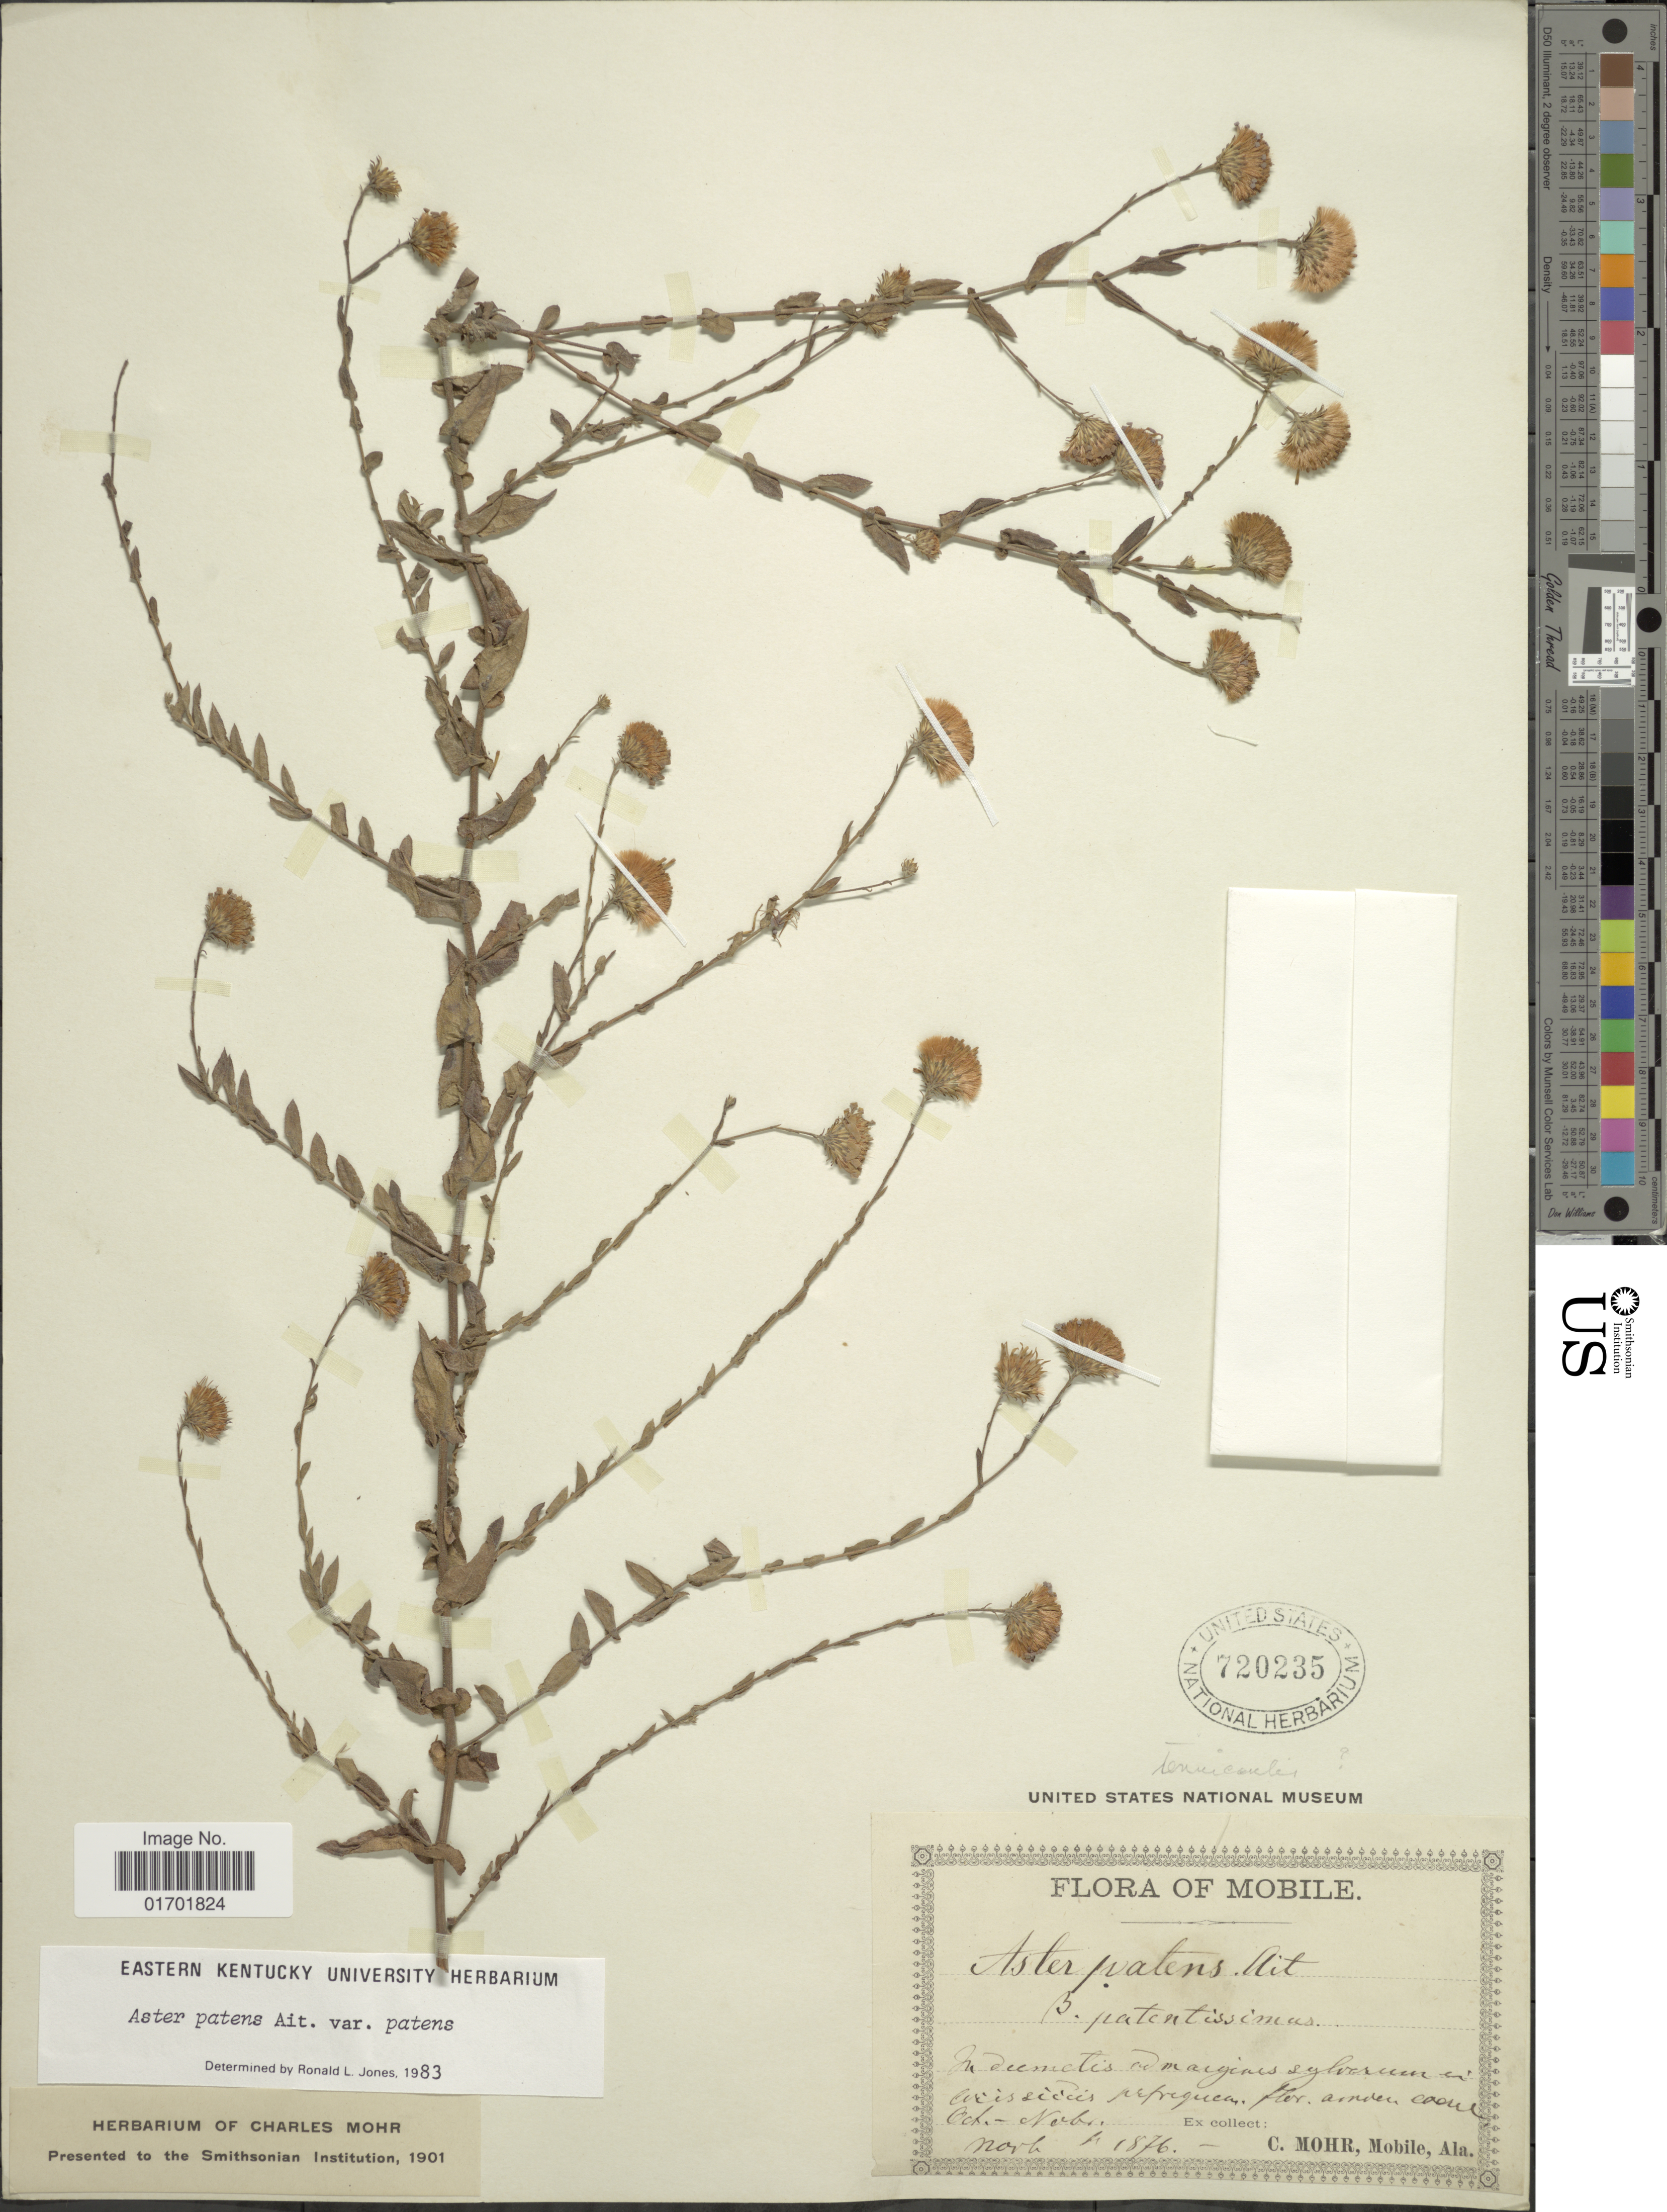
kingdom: Plantae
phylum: Tracheophyta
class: Magnoliopsida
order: Asterales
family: Asteraceae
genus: Symphyotrichum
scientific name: Symphyotrichum patens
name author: (Aiton) G.L. Nesom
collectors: C. T. Mohr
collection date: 1876-10/1876-11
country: United States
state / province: Alabama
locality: Mobile.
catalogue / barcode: US 720235